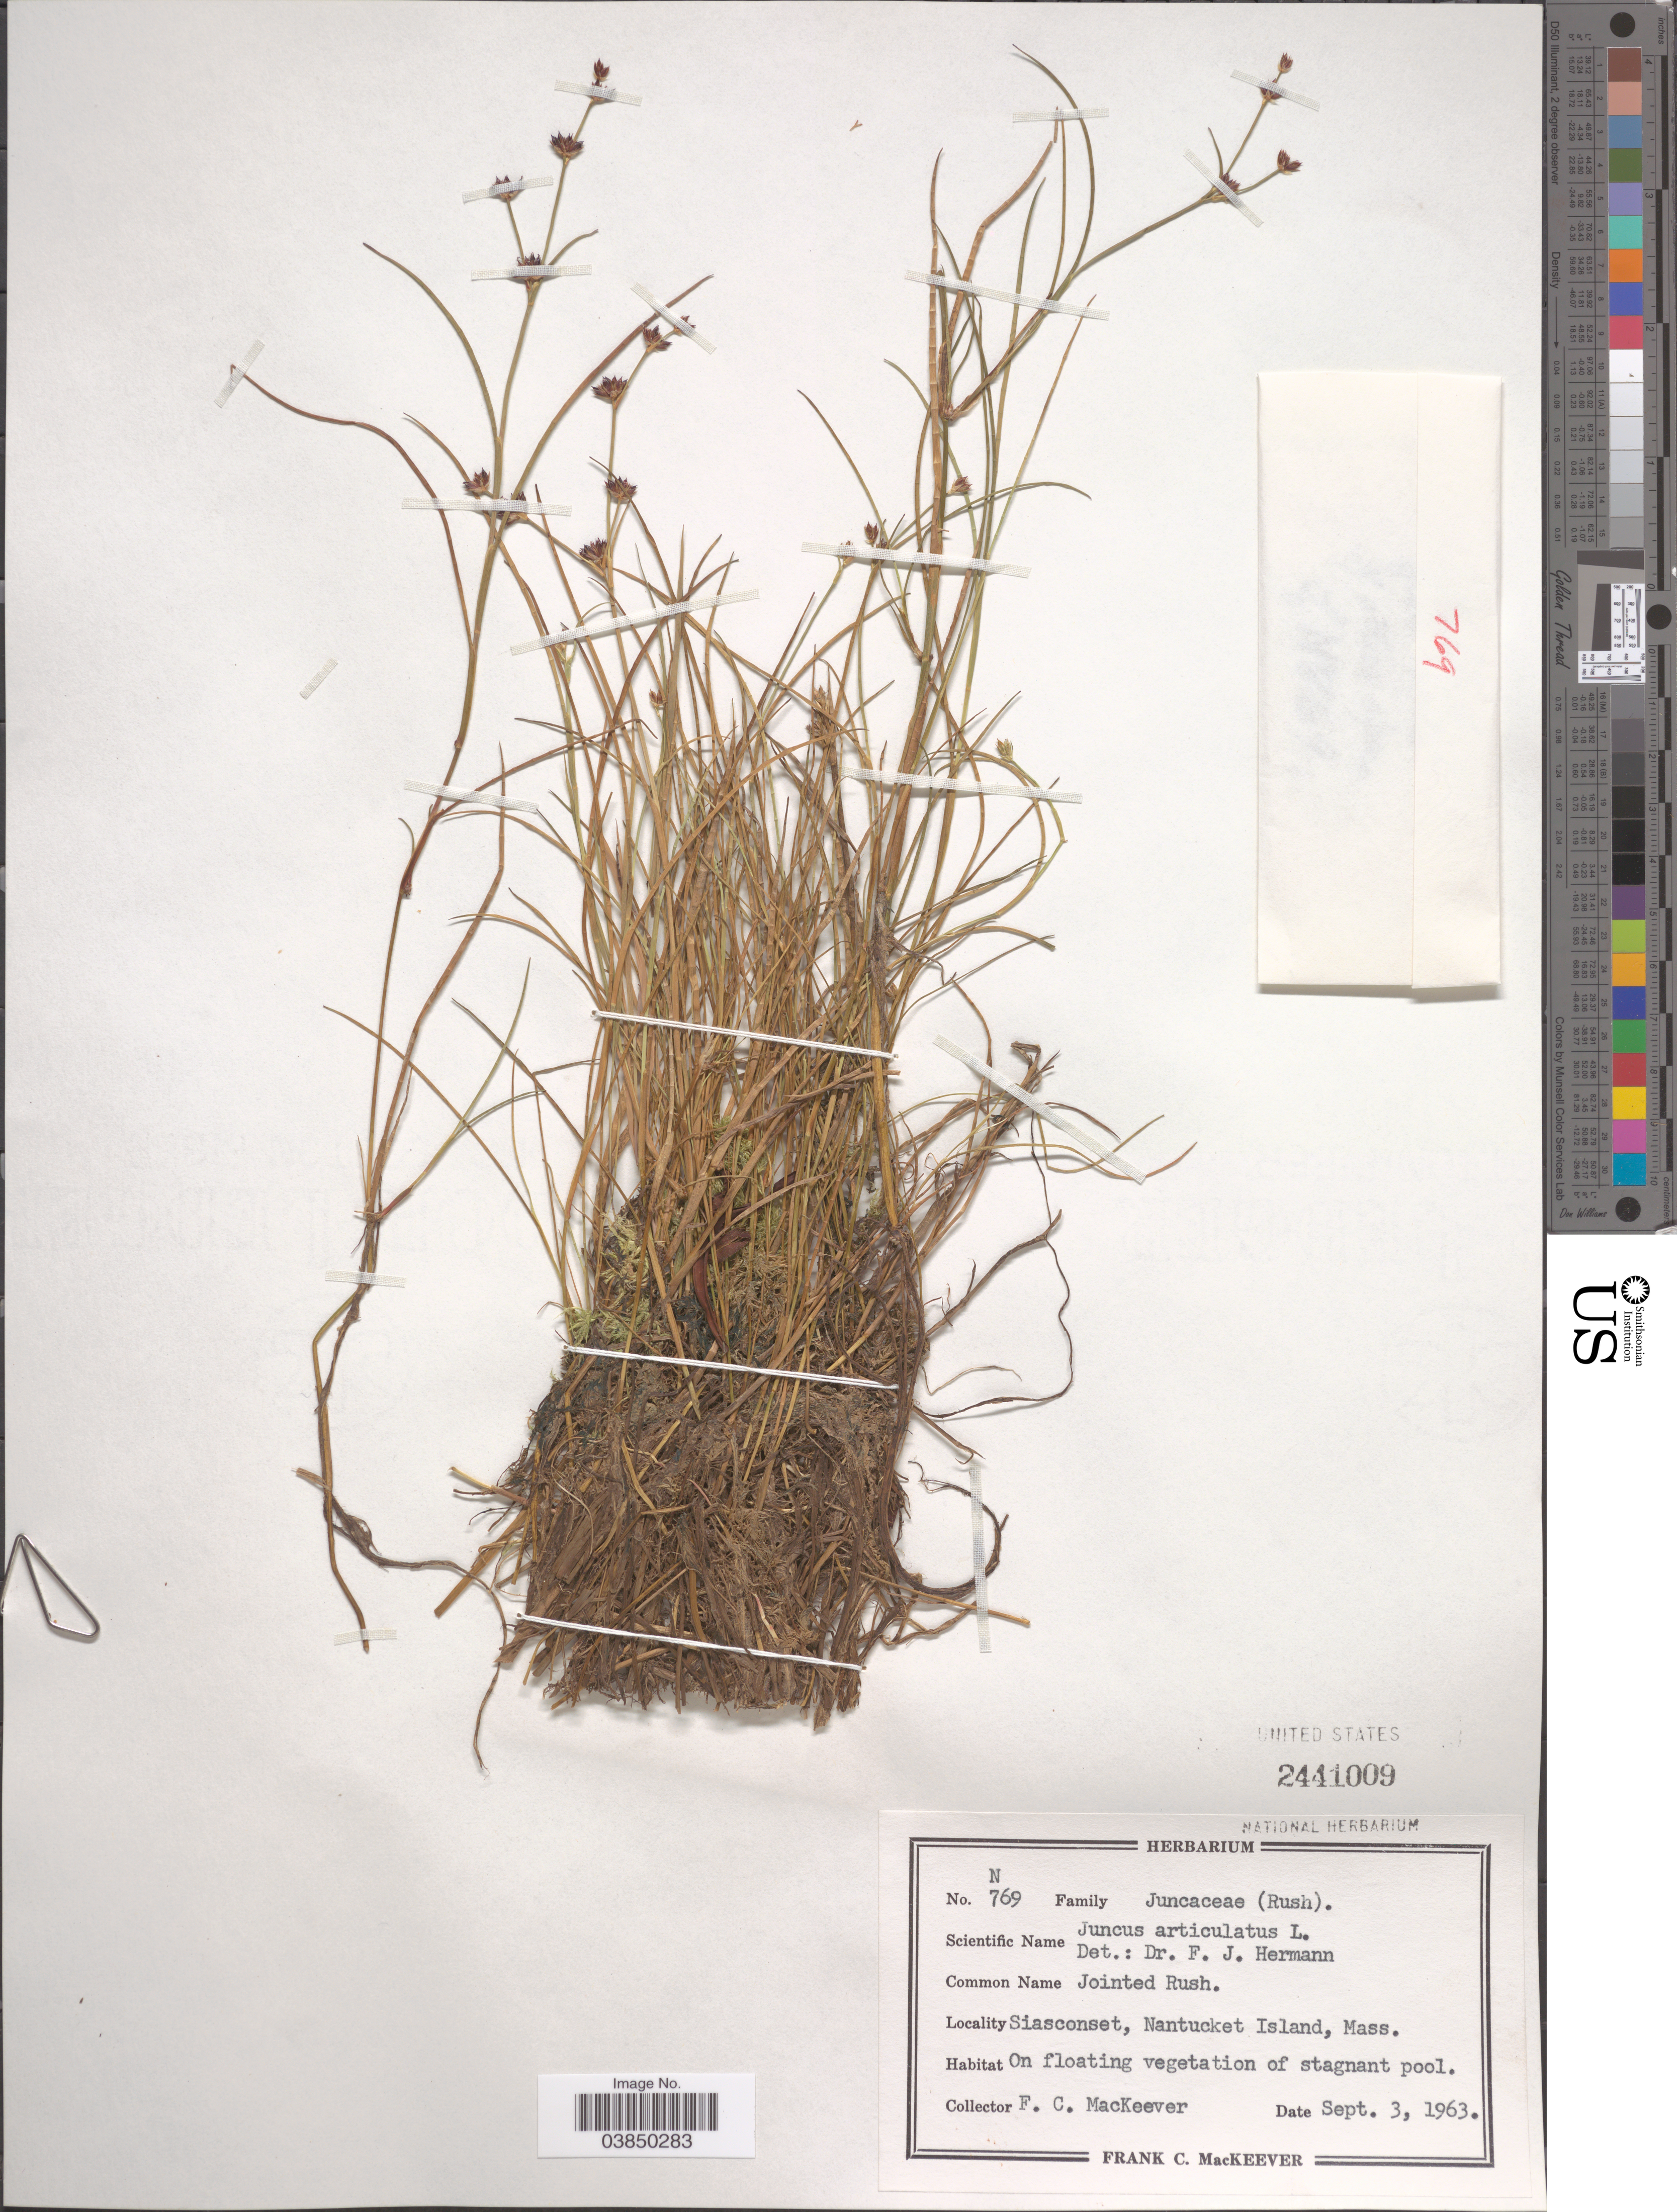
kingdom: Plantae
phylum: Tracheophyta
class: Liliopsida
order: Poales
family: Juncaceae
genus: Juncus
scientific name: Juncus articulatus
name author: L.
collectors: F. C. MacKeever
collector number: N769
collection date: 1963-09-03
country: United States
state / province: Massachusetts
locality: Siasconset, Nantucket Island.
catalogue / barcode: US 2441009